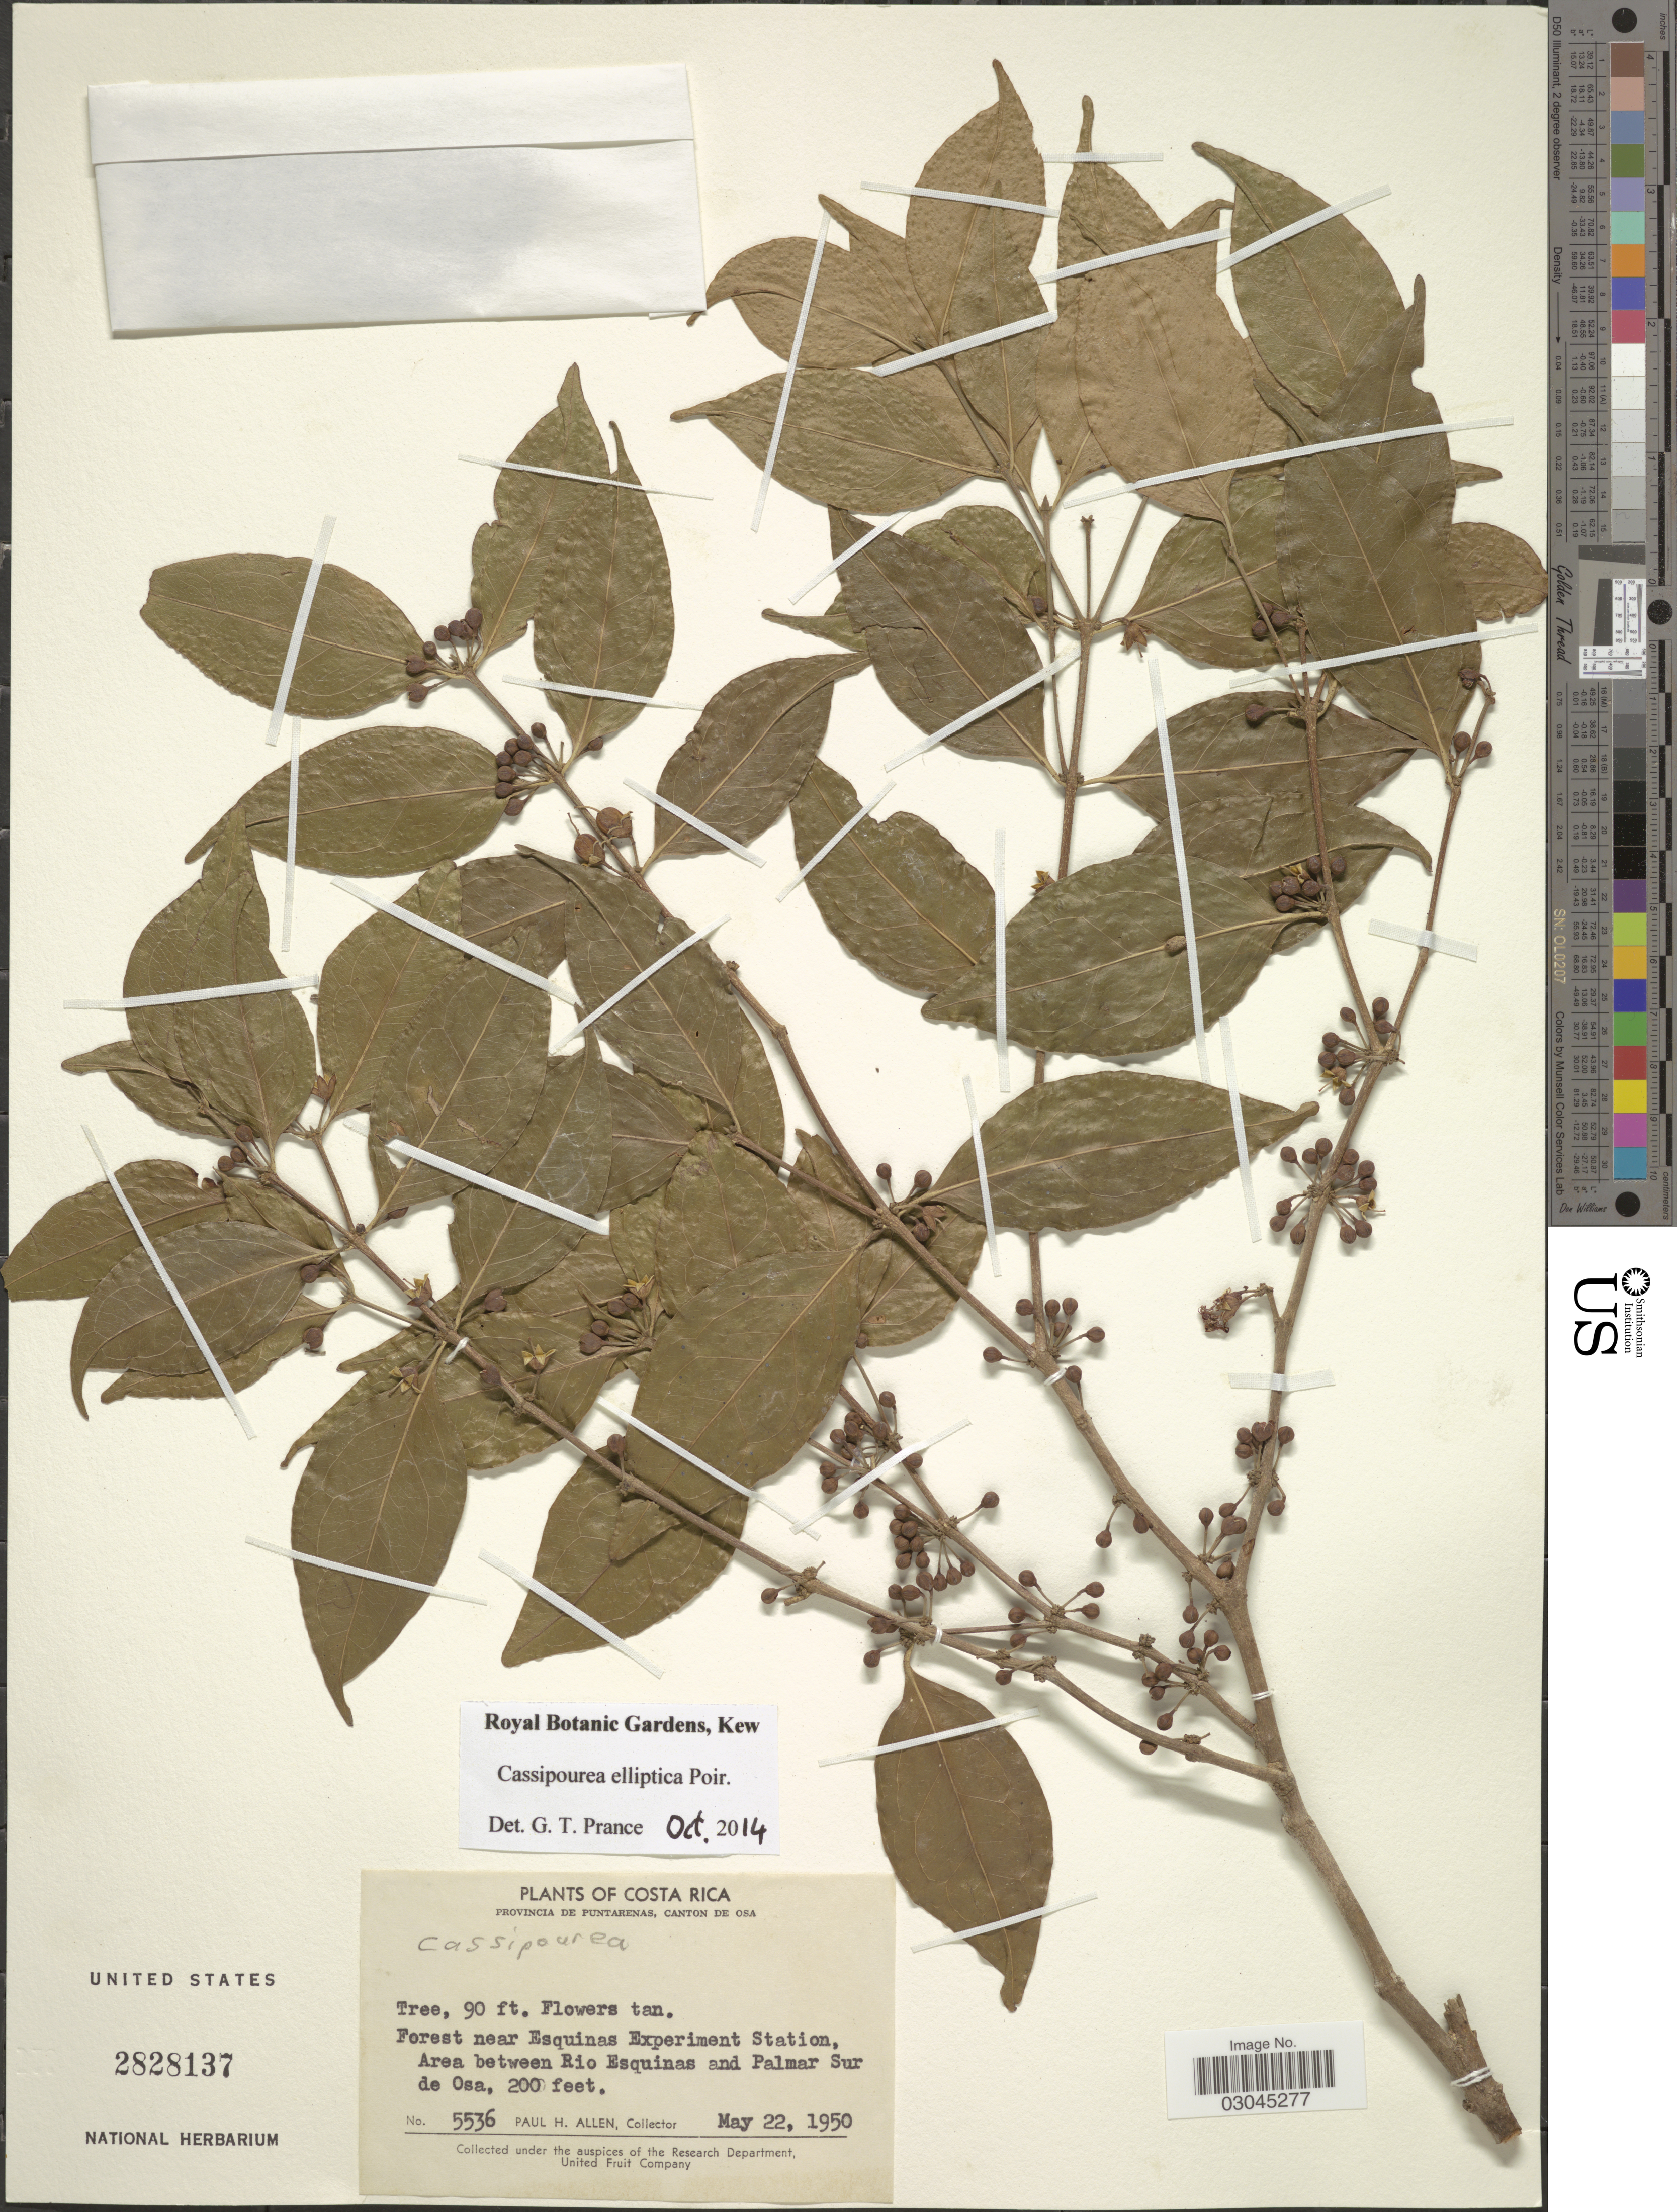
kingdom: Plantae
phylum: Tracheophyta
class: Magnoliopsida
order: Malpighiales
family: Rhizophoraceae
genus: Cassipourea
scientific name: Cassipourea elliptica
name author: (Sw.) Poir.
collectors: P. H. Allen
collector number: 5536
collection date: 1950-05-22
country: Costa Rica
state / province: Puntarenas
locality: Canton de Osa. Forest near Esquinas Experiment Station, Area between Rio Esquinas and Palmar Sur de Osa.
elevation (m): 61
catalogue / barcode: US 2828137